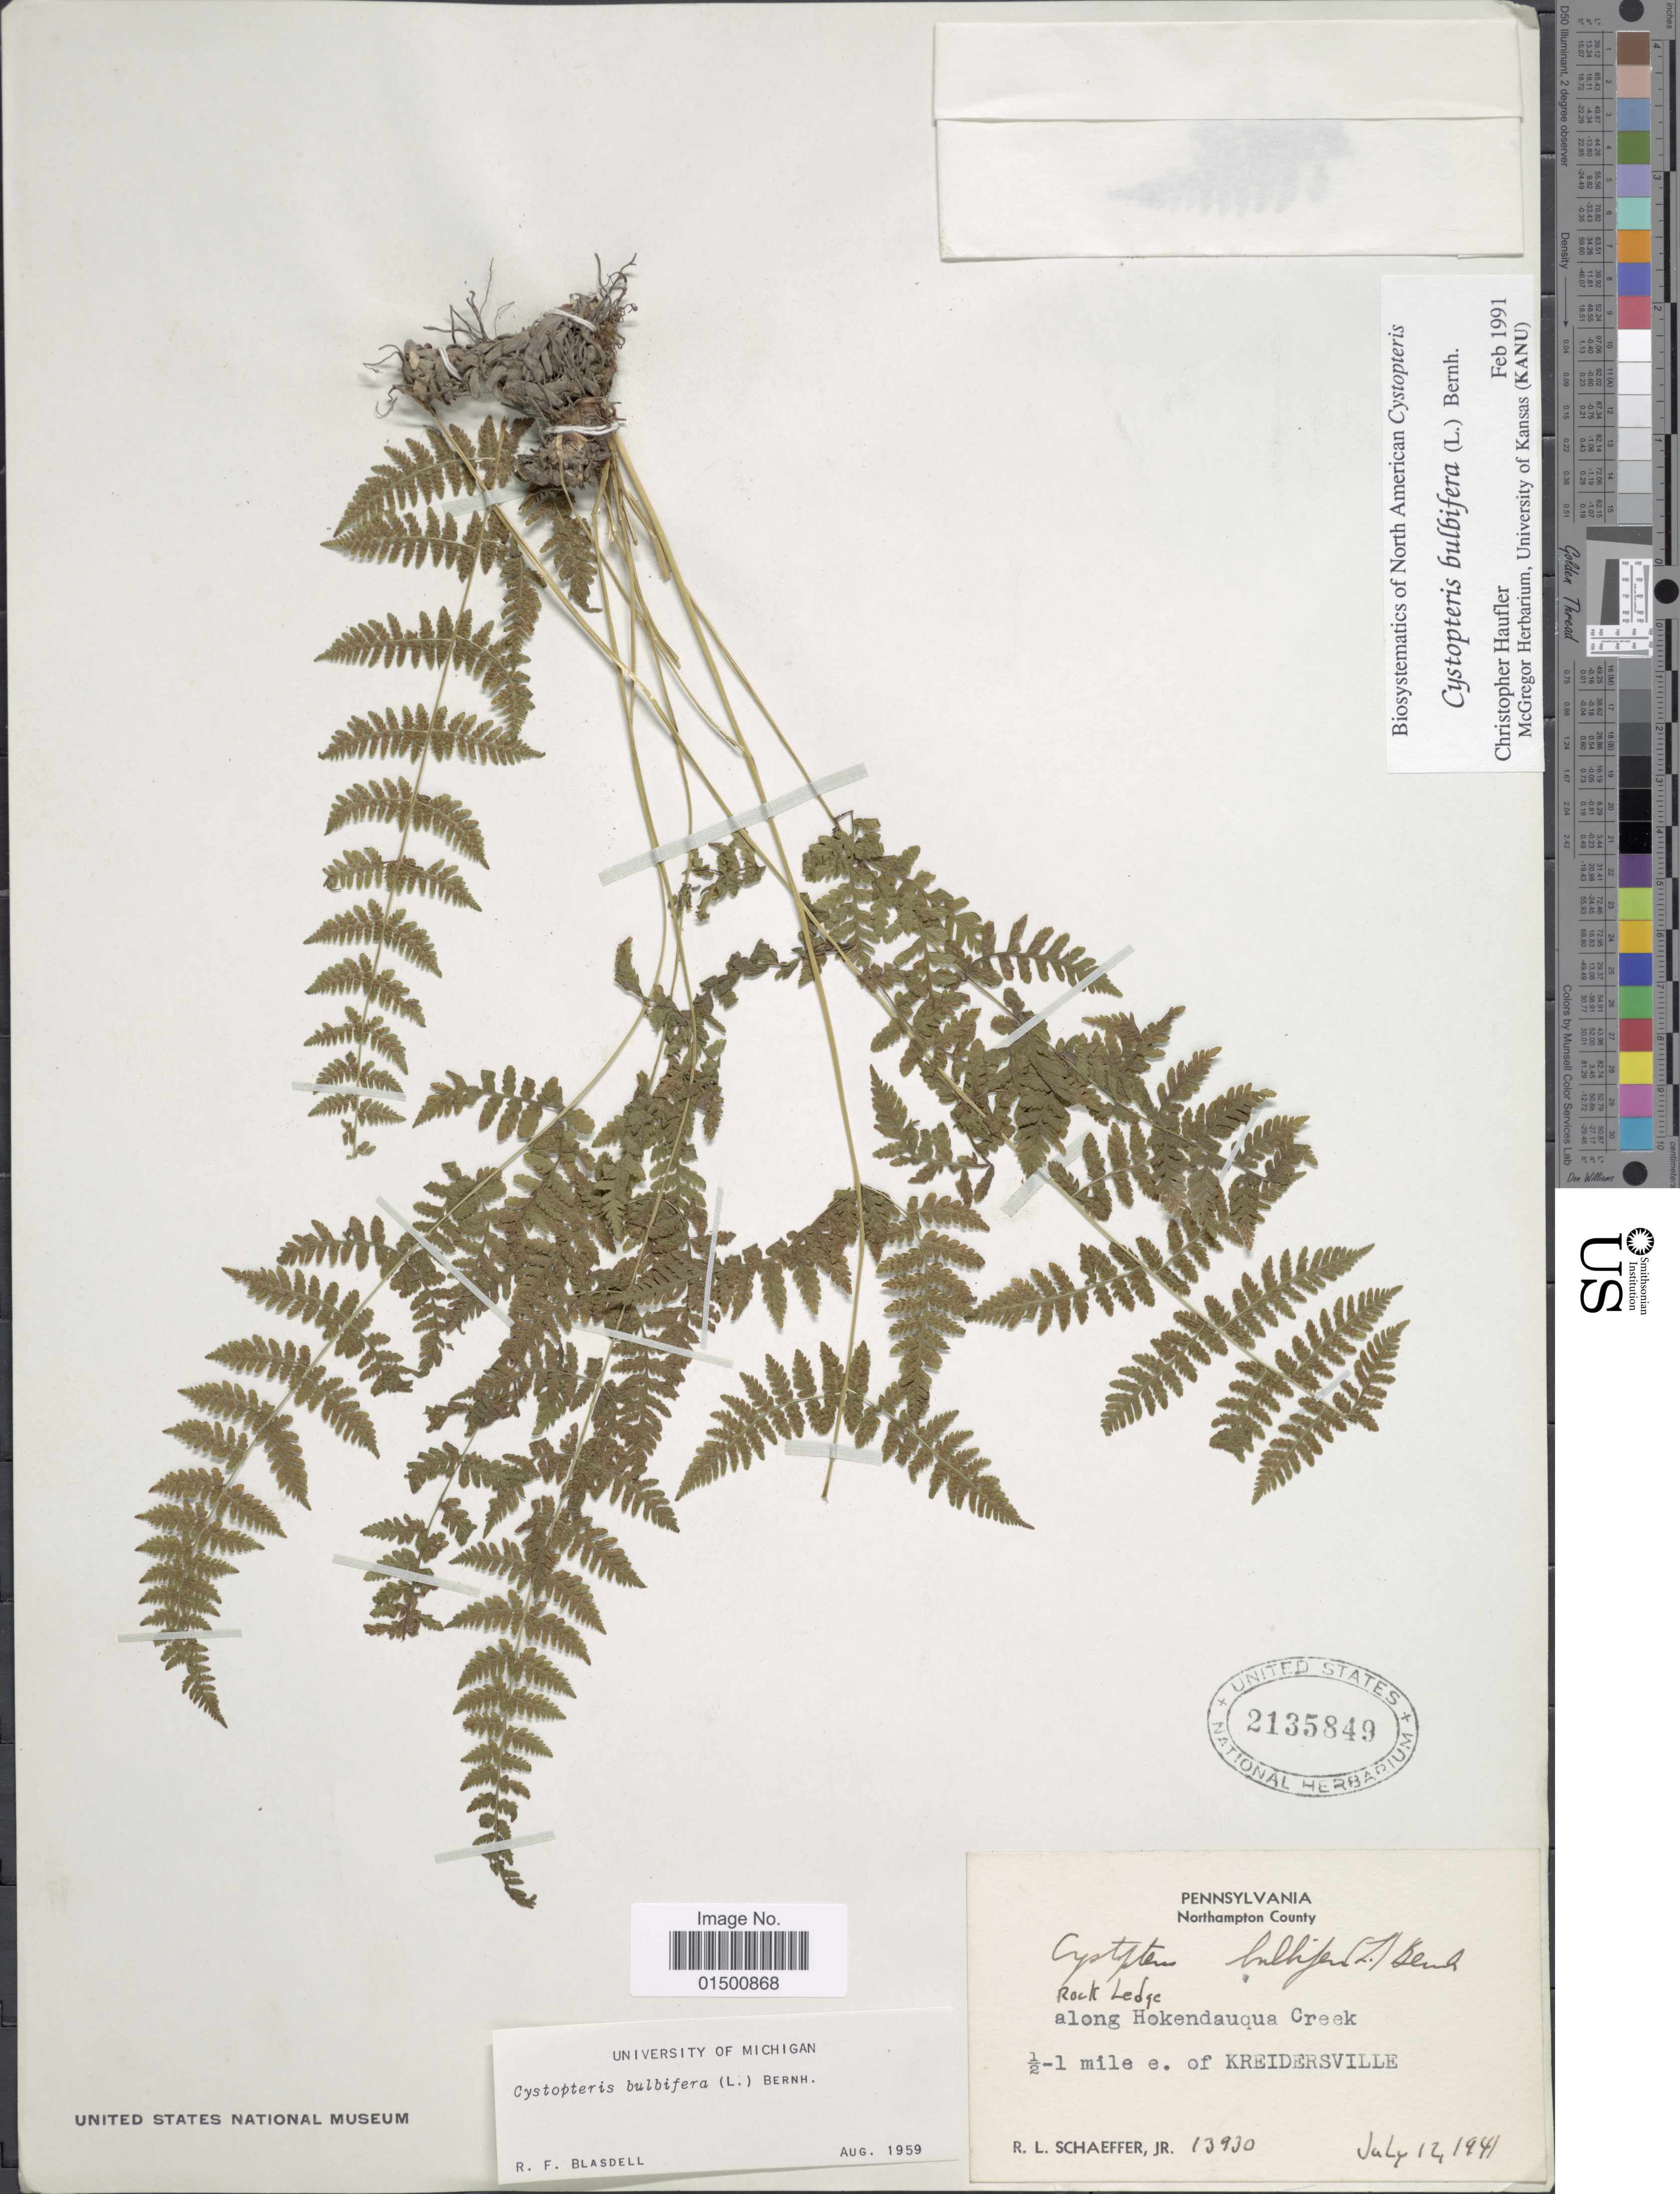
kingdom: Plantae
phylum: Tracheophyta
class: Polypodiopsida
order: Polypodiales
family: Cystopteridaceae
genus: Cystopteris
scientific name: Cystopteris bulbifera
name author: (L.) Bernh.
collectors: R. L. Schaeffer Jr.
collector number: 13930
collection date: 1941-07-12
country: United States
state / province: Pennsylvania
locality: Northampton County, 1/2-1 mile e. of Kreidersville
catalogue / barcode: US 2135849